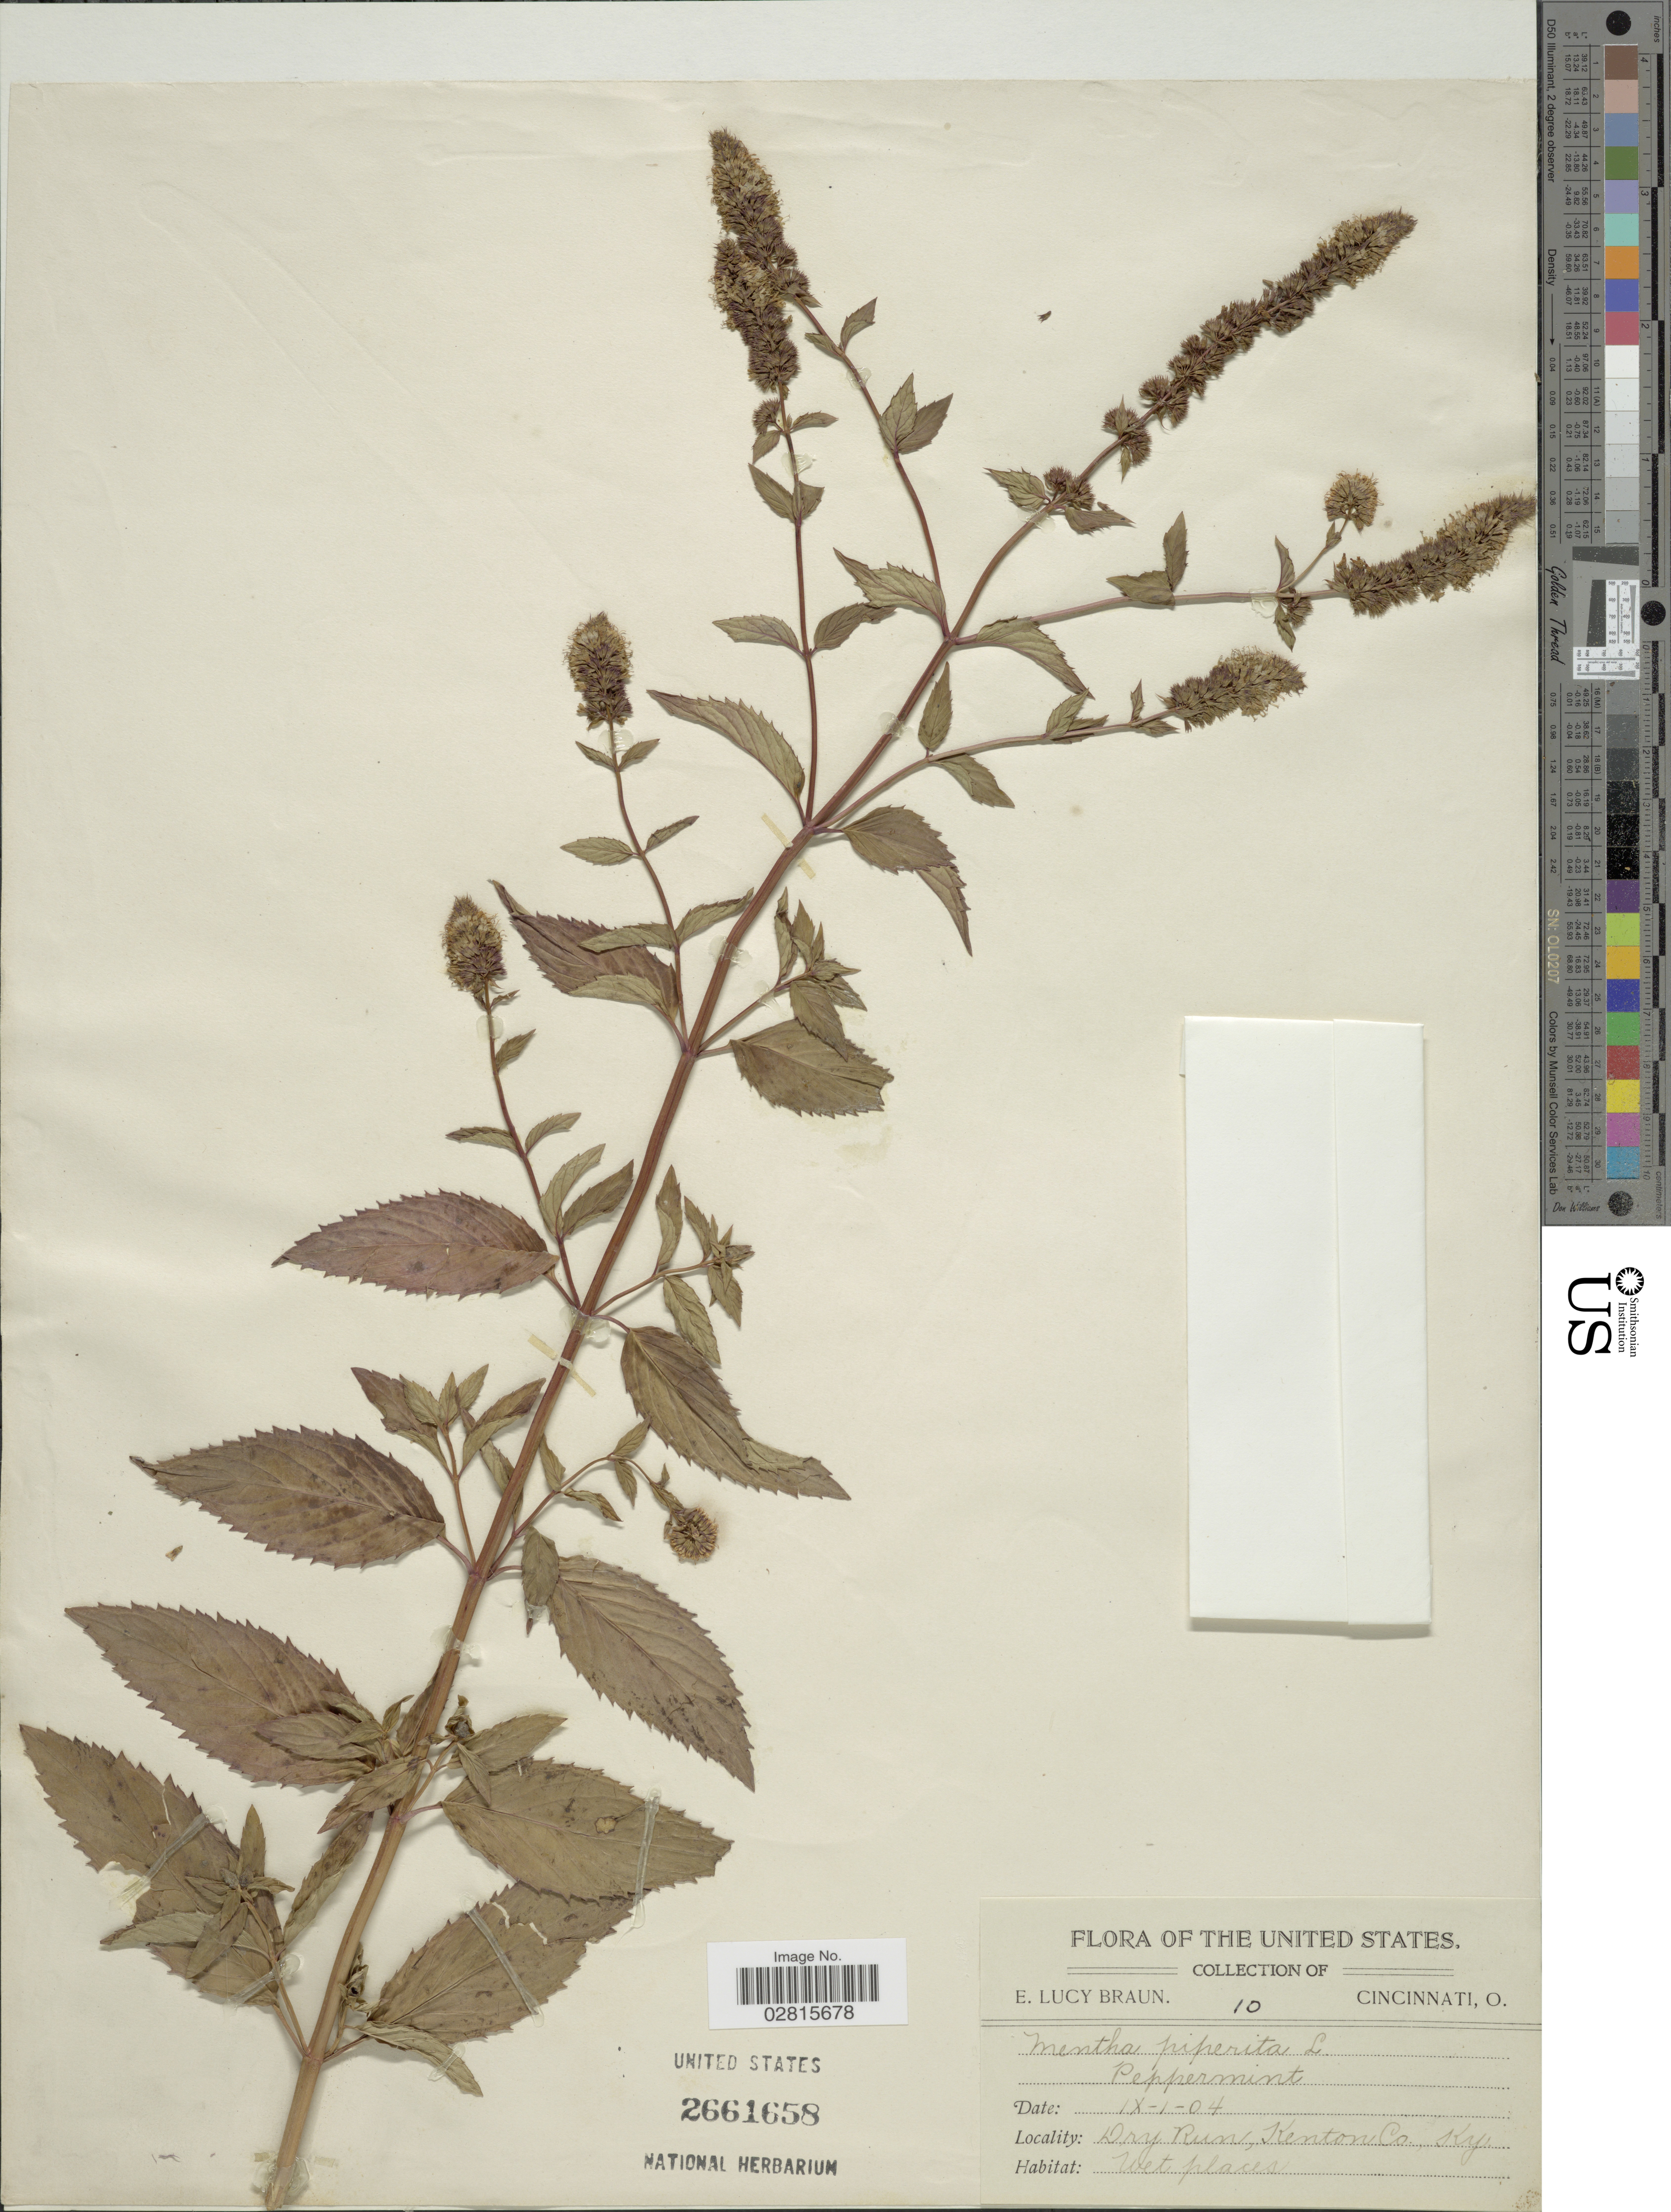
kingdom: Plantae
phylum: Tracheophyta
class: Magnoliopsida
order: Lamiales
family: Lamiaceae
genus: Mentha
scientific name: Mentha x piperita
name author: L.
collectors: E. L. Braun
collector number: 10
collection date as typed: Transcribed d/m/y: 1/9/4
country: United States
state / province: Kentucky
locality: Dry Run, Kenton Co., Ky.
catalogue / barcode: US 2661658